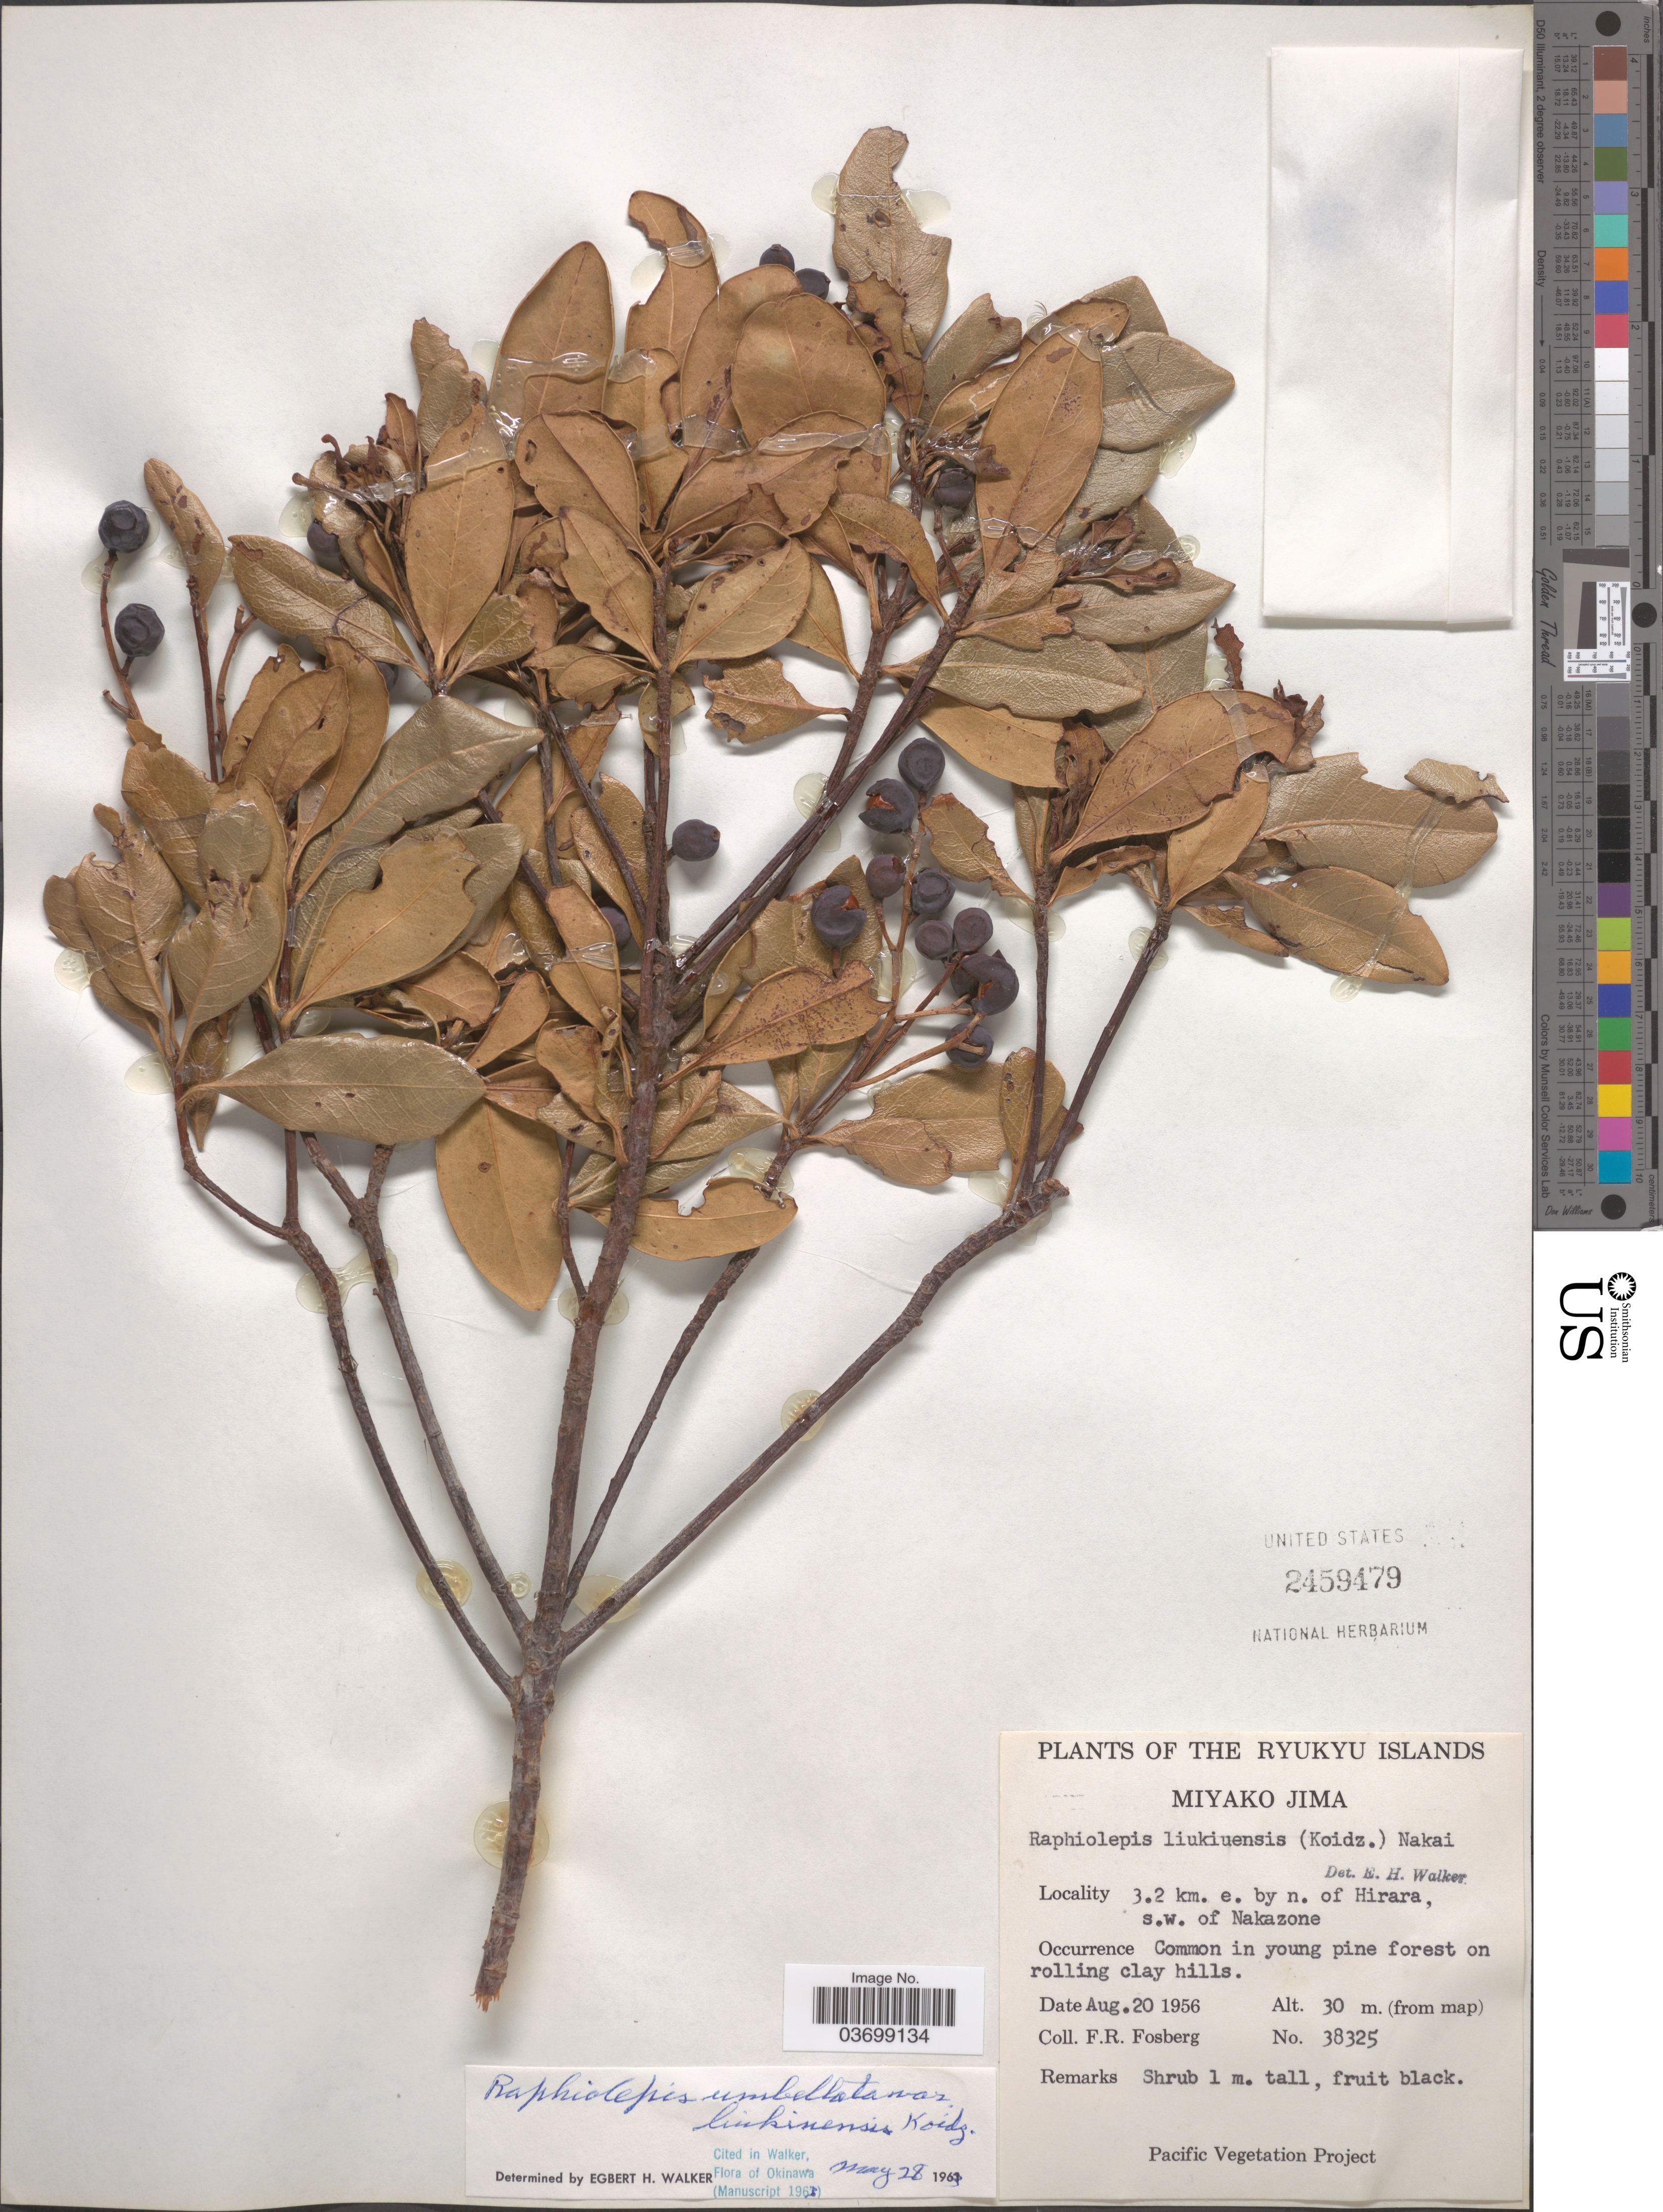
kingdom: Plantae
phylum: Tracheophyta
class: Magnoliopsida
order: Rosales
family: Rosaceae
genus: Rhaphiolepis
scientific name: Rhaphiolepis umbellata var. liukiuensis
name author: Koidz.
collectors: F. R. Fosberg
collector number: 38325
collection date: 1956-08-20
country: Japan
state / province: Okinawa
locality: The Ryukyu Islands. Miyako Jima. 3.2 km. e. by n. of Hirara, s.w. of Nakazone.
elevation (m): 30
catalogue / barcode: US 2459479